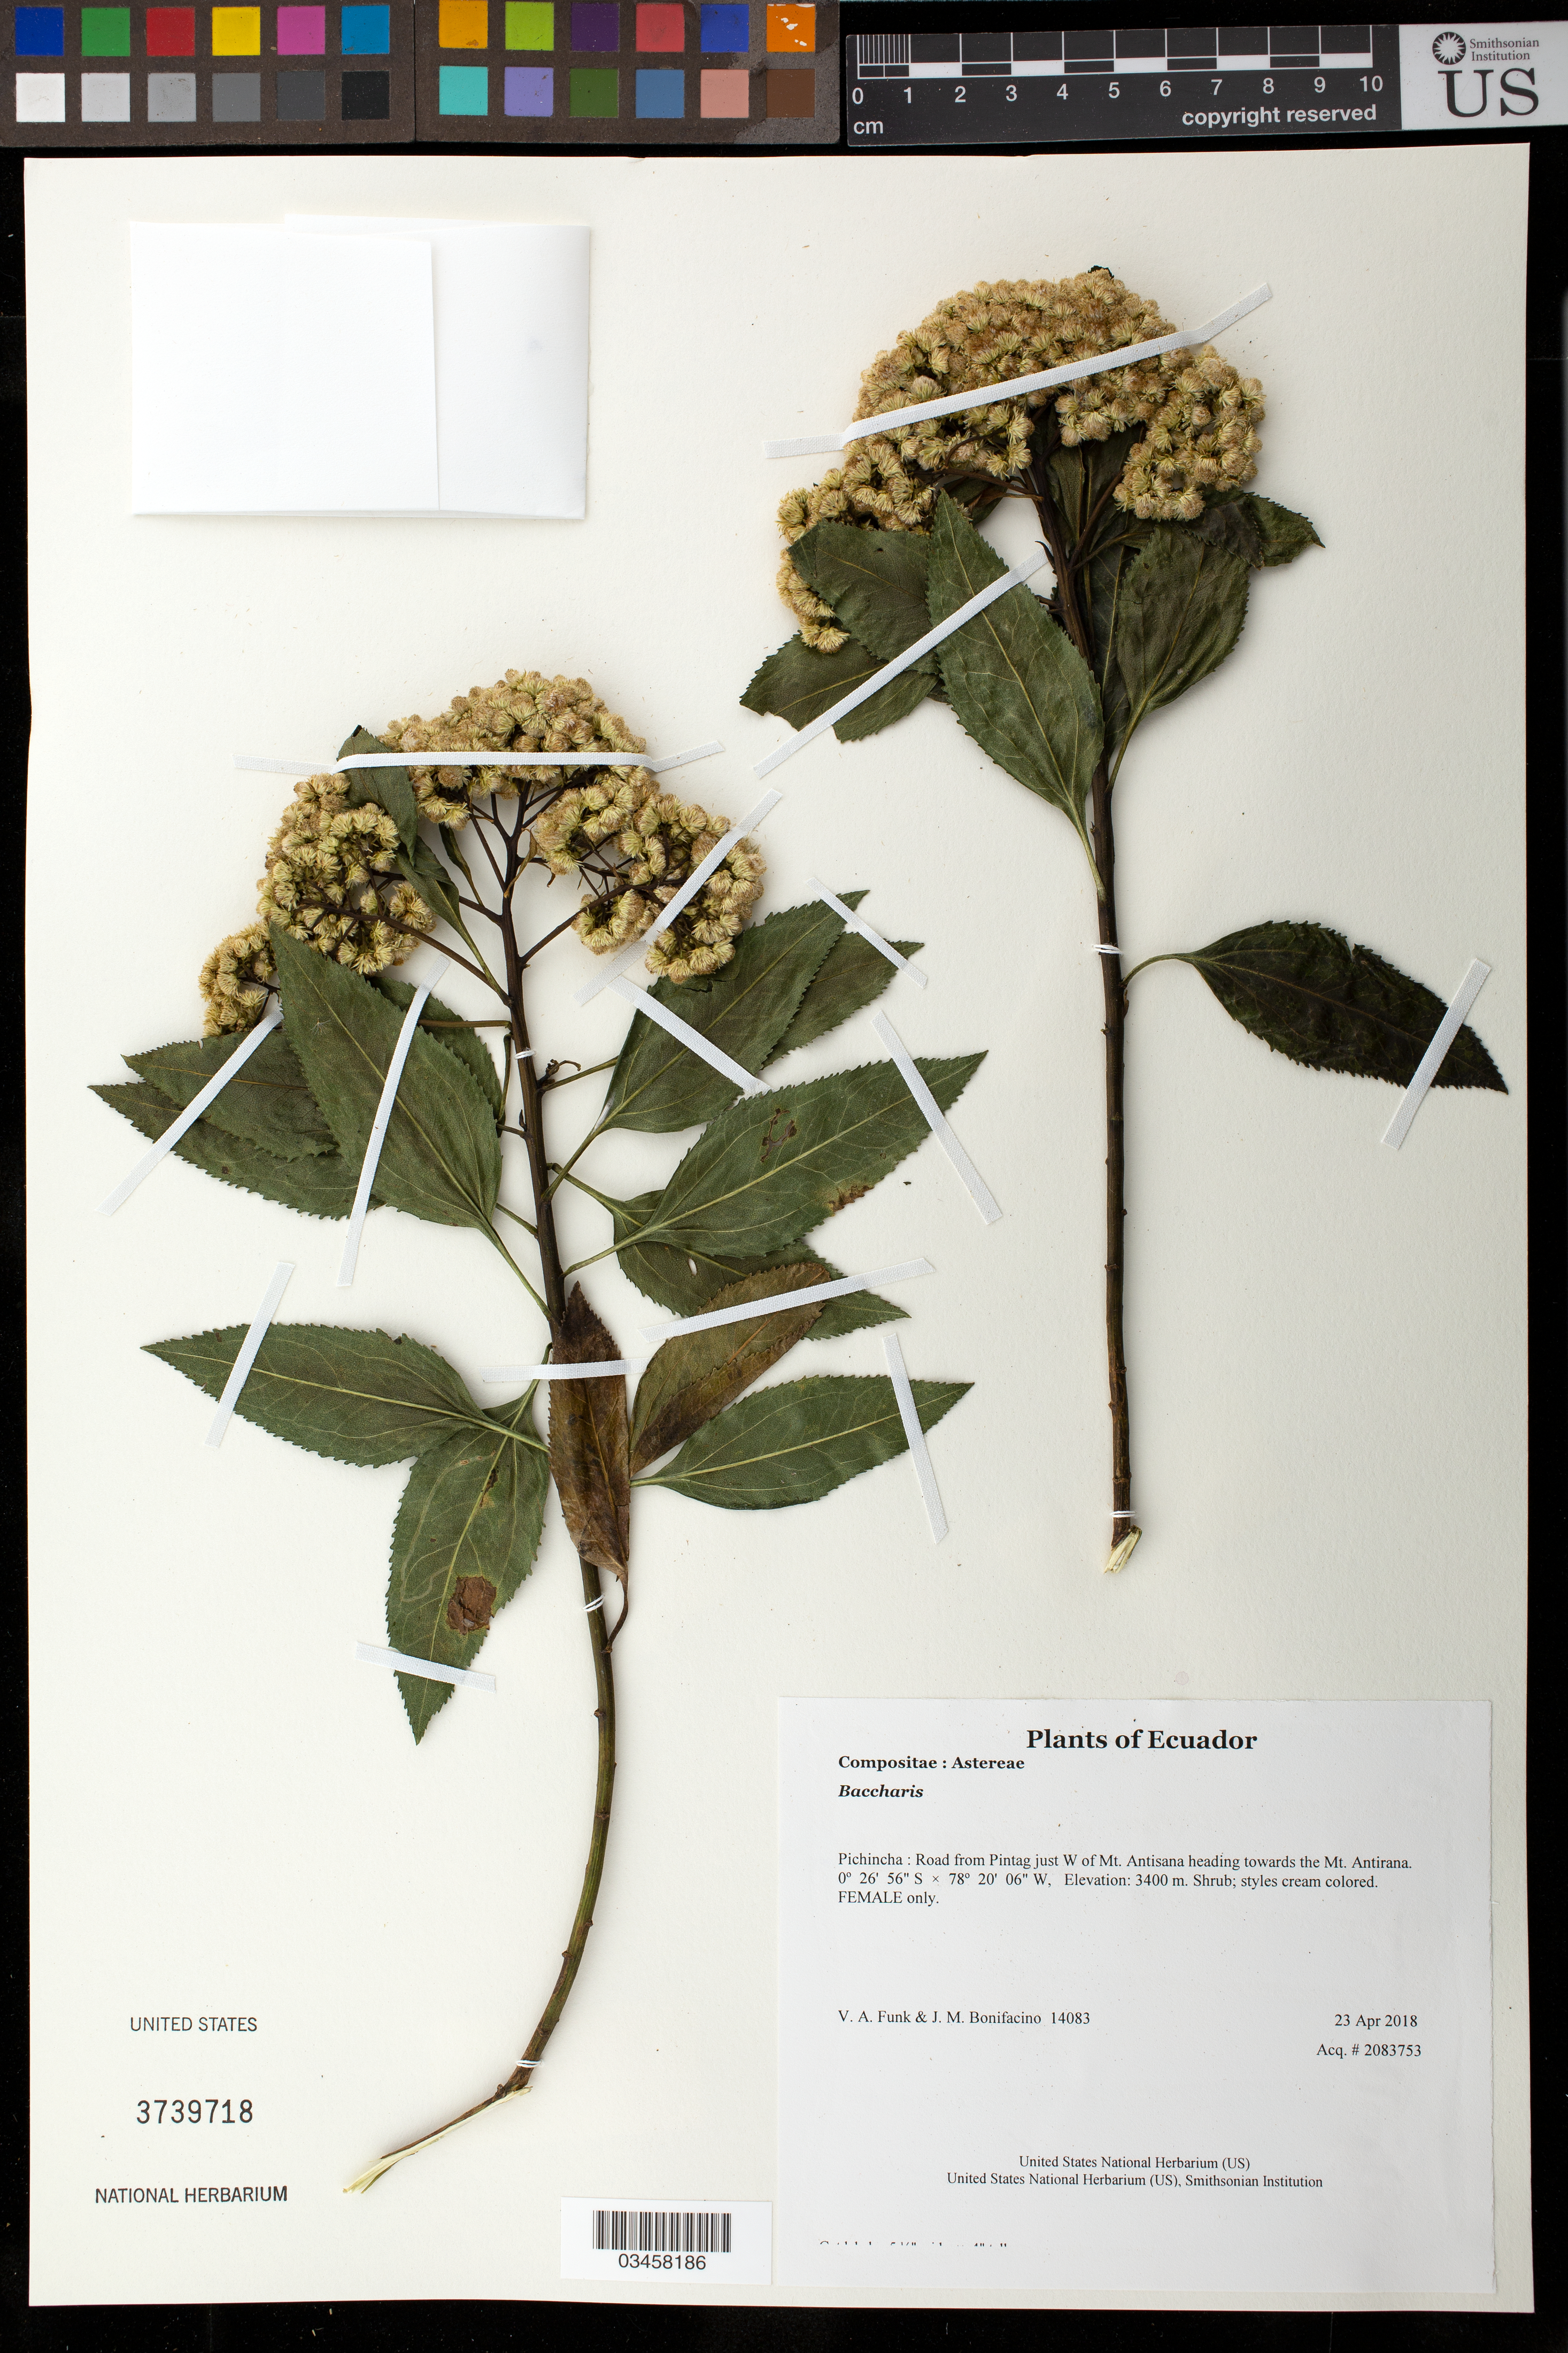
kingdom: Plantae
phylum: Tracheophyta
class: Magnoliopsida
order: Asterales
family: Asteraceae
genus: Baccharis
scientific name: Baccharis sp.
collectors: V. Funk & M. Bonifacino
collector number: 14083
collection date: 2018-04-23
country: Ecuador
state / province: Pichincha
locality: Road from Pintag just W of Mt. Antisana heading towards the Mt. Antirana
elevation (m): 3400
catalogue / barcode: US 3739718